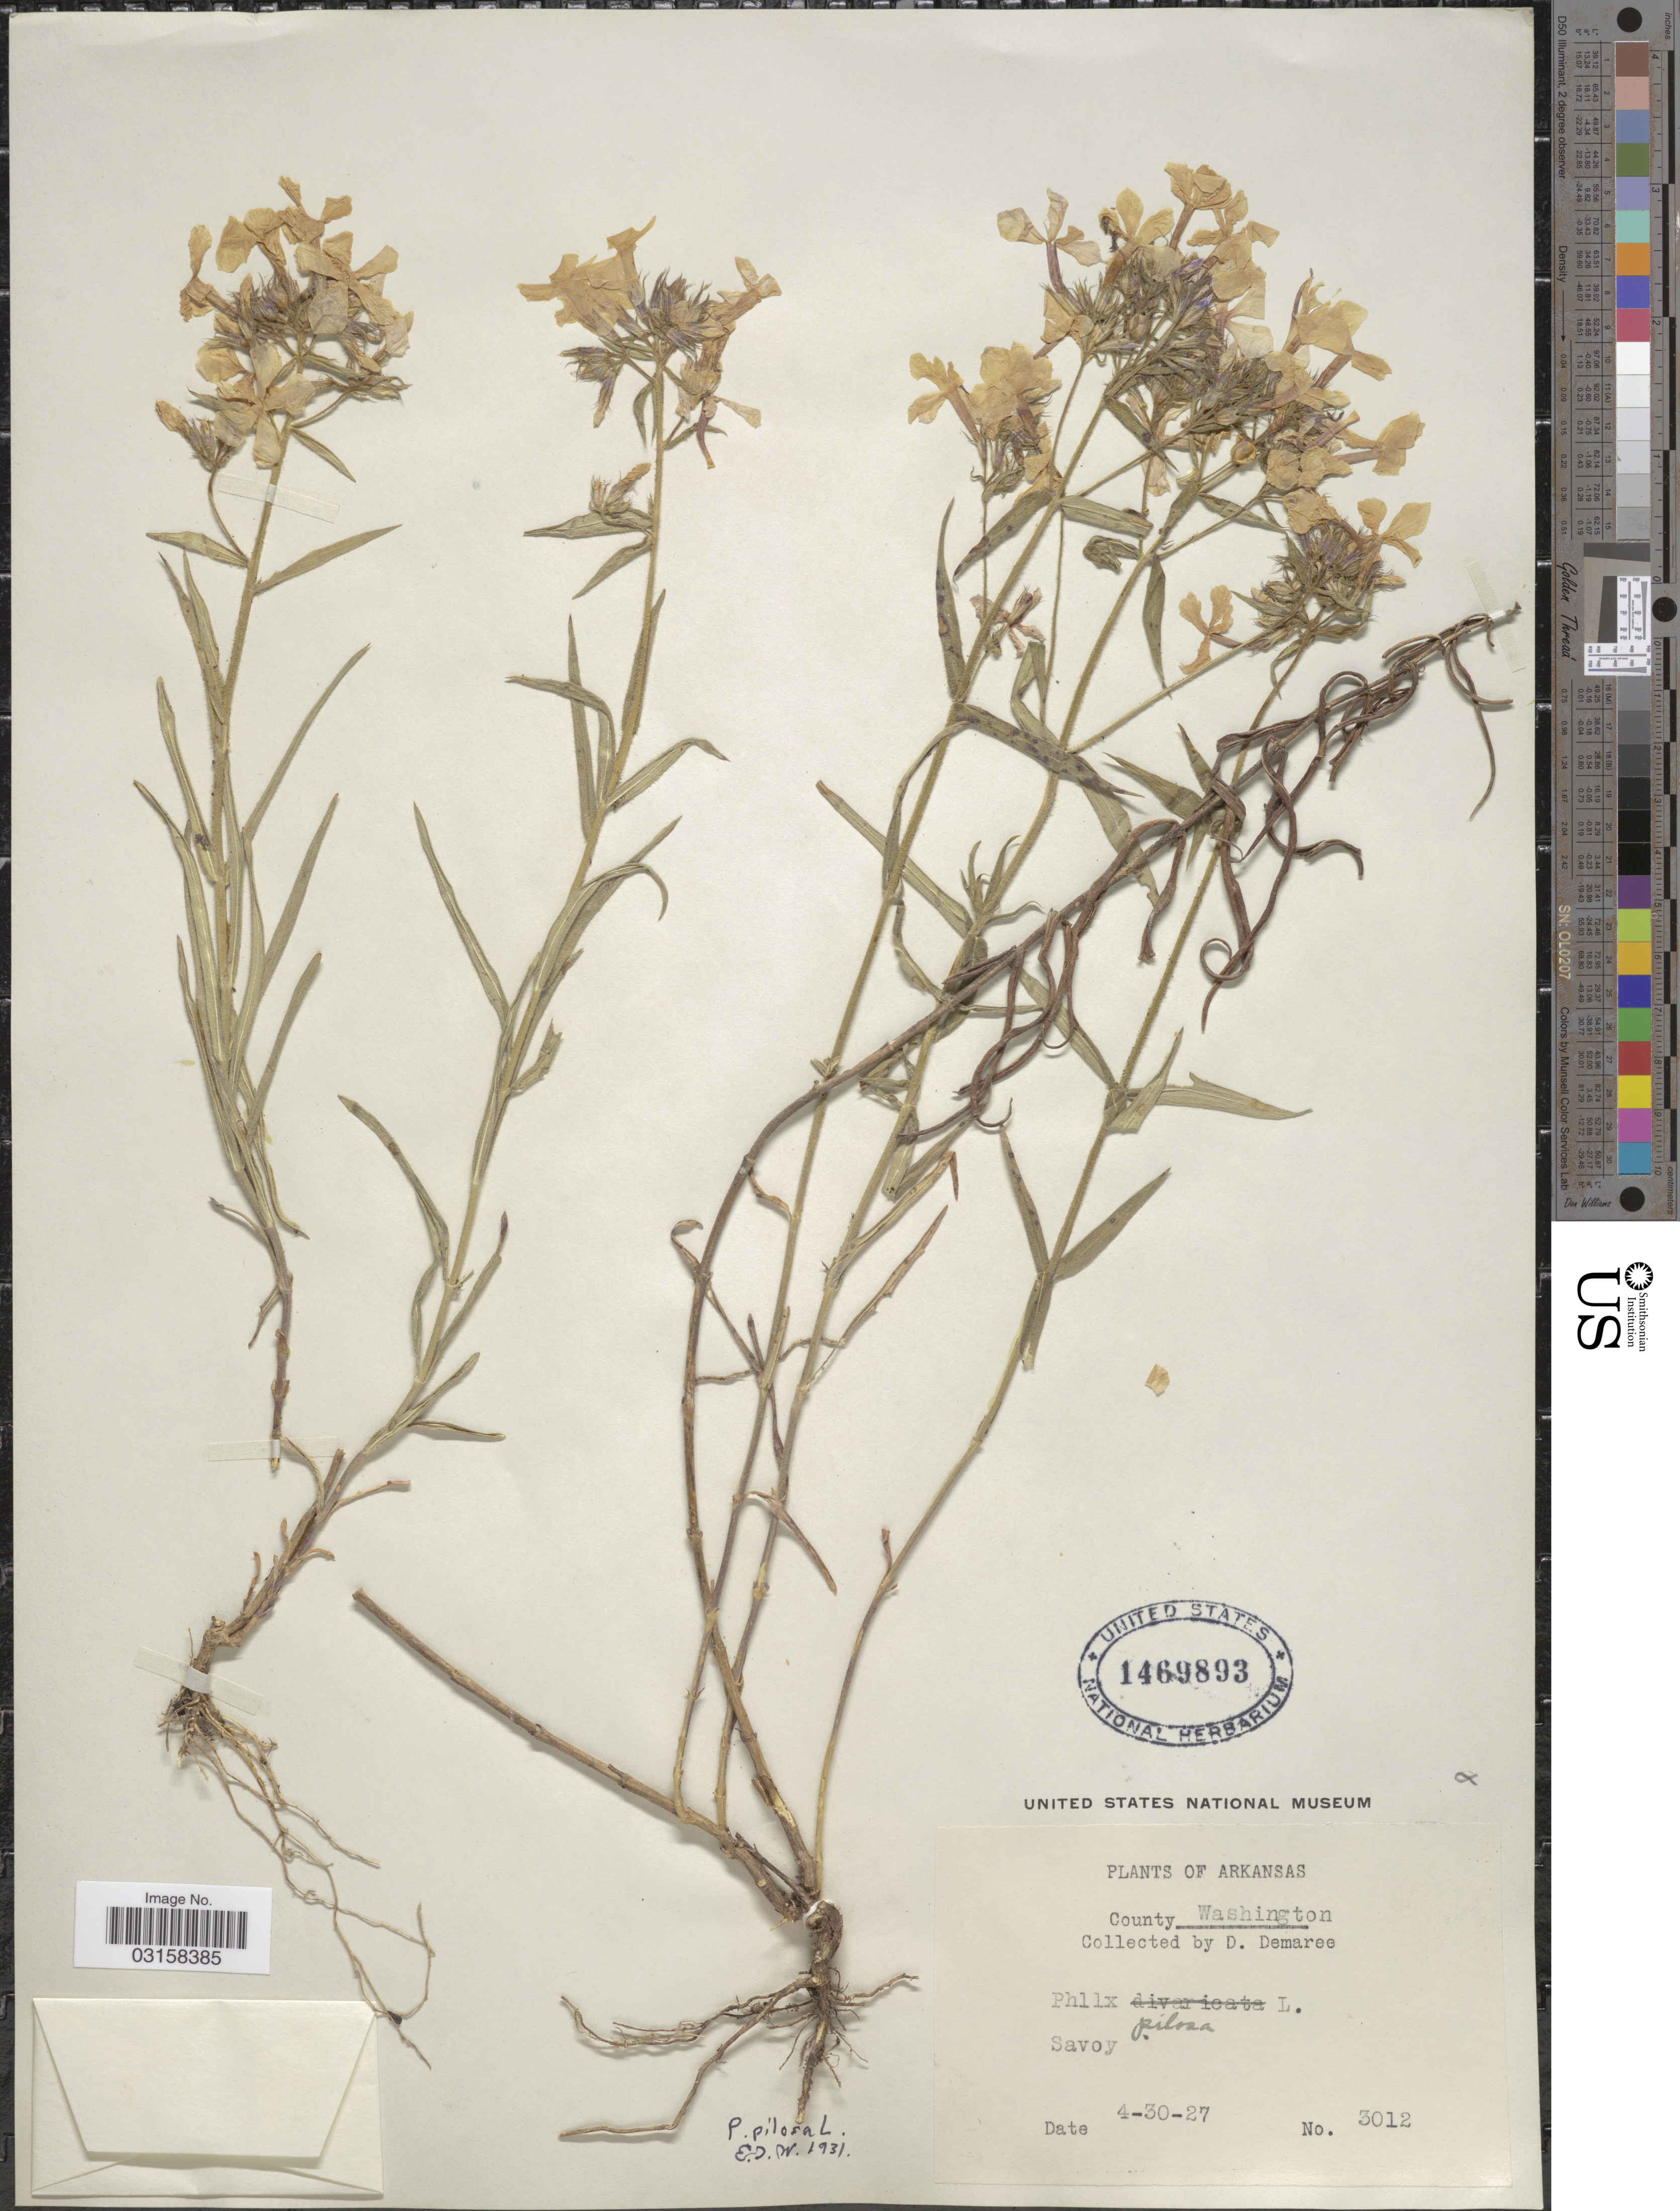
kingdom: Plantae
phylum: Tracheophyta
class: Magnoliopsida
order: Ericales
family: Polemoniaceae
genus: Phlox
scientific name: Phlox pilosa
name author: L.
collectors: D. Demaree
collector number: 3012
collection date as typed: Transcribed d/m/y: 30/4/27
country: United States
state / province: Arkansas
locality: County Washington. Savoy.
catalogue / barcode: US 1469893